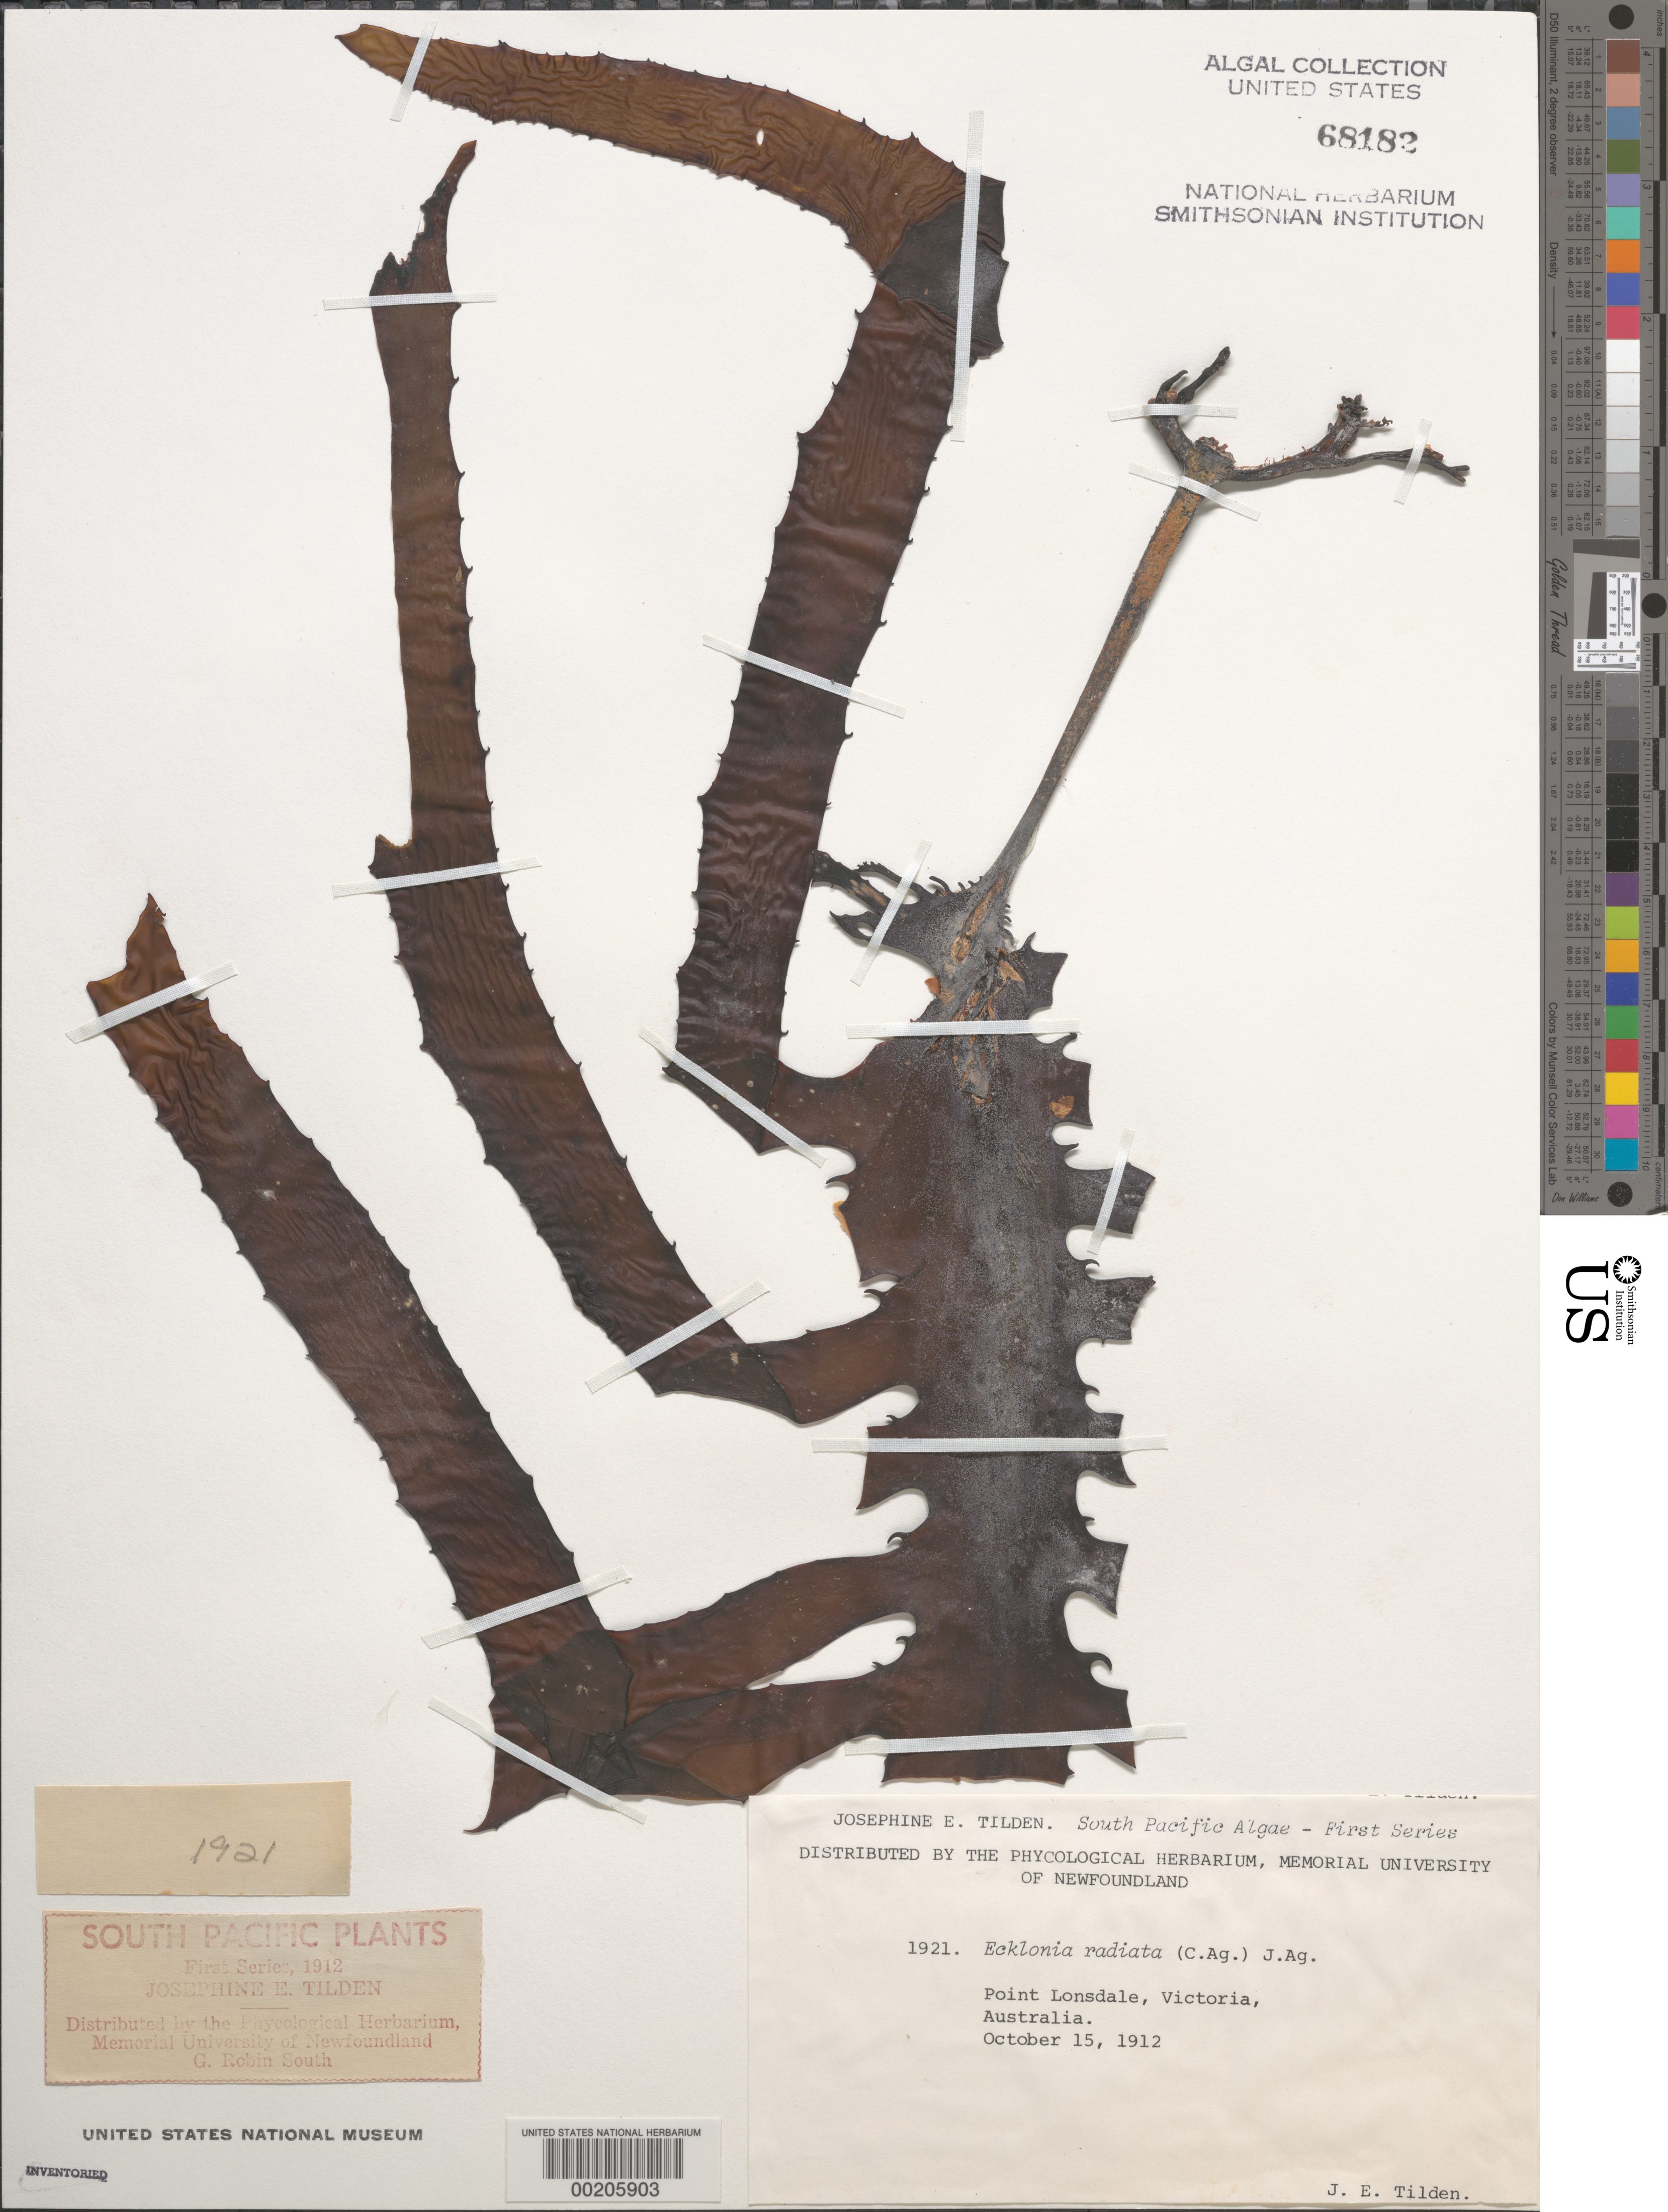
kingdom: Chromista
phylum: Ochrophyta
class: Phaeophyceae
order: Laminariales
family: Lessoniaceae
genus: Ecklonia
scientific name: Ecklonia radiata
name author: (C. Agardh) J. Agardh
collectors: J. E. Tilden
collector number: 1921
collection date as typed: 15 Oct 1912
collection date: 1912-10-15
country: Australia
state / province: Victoria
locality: Point lonsdale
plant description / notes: Tilden, South Pacific Plants, First Series, 1912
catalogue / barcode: US 68182